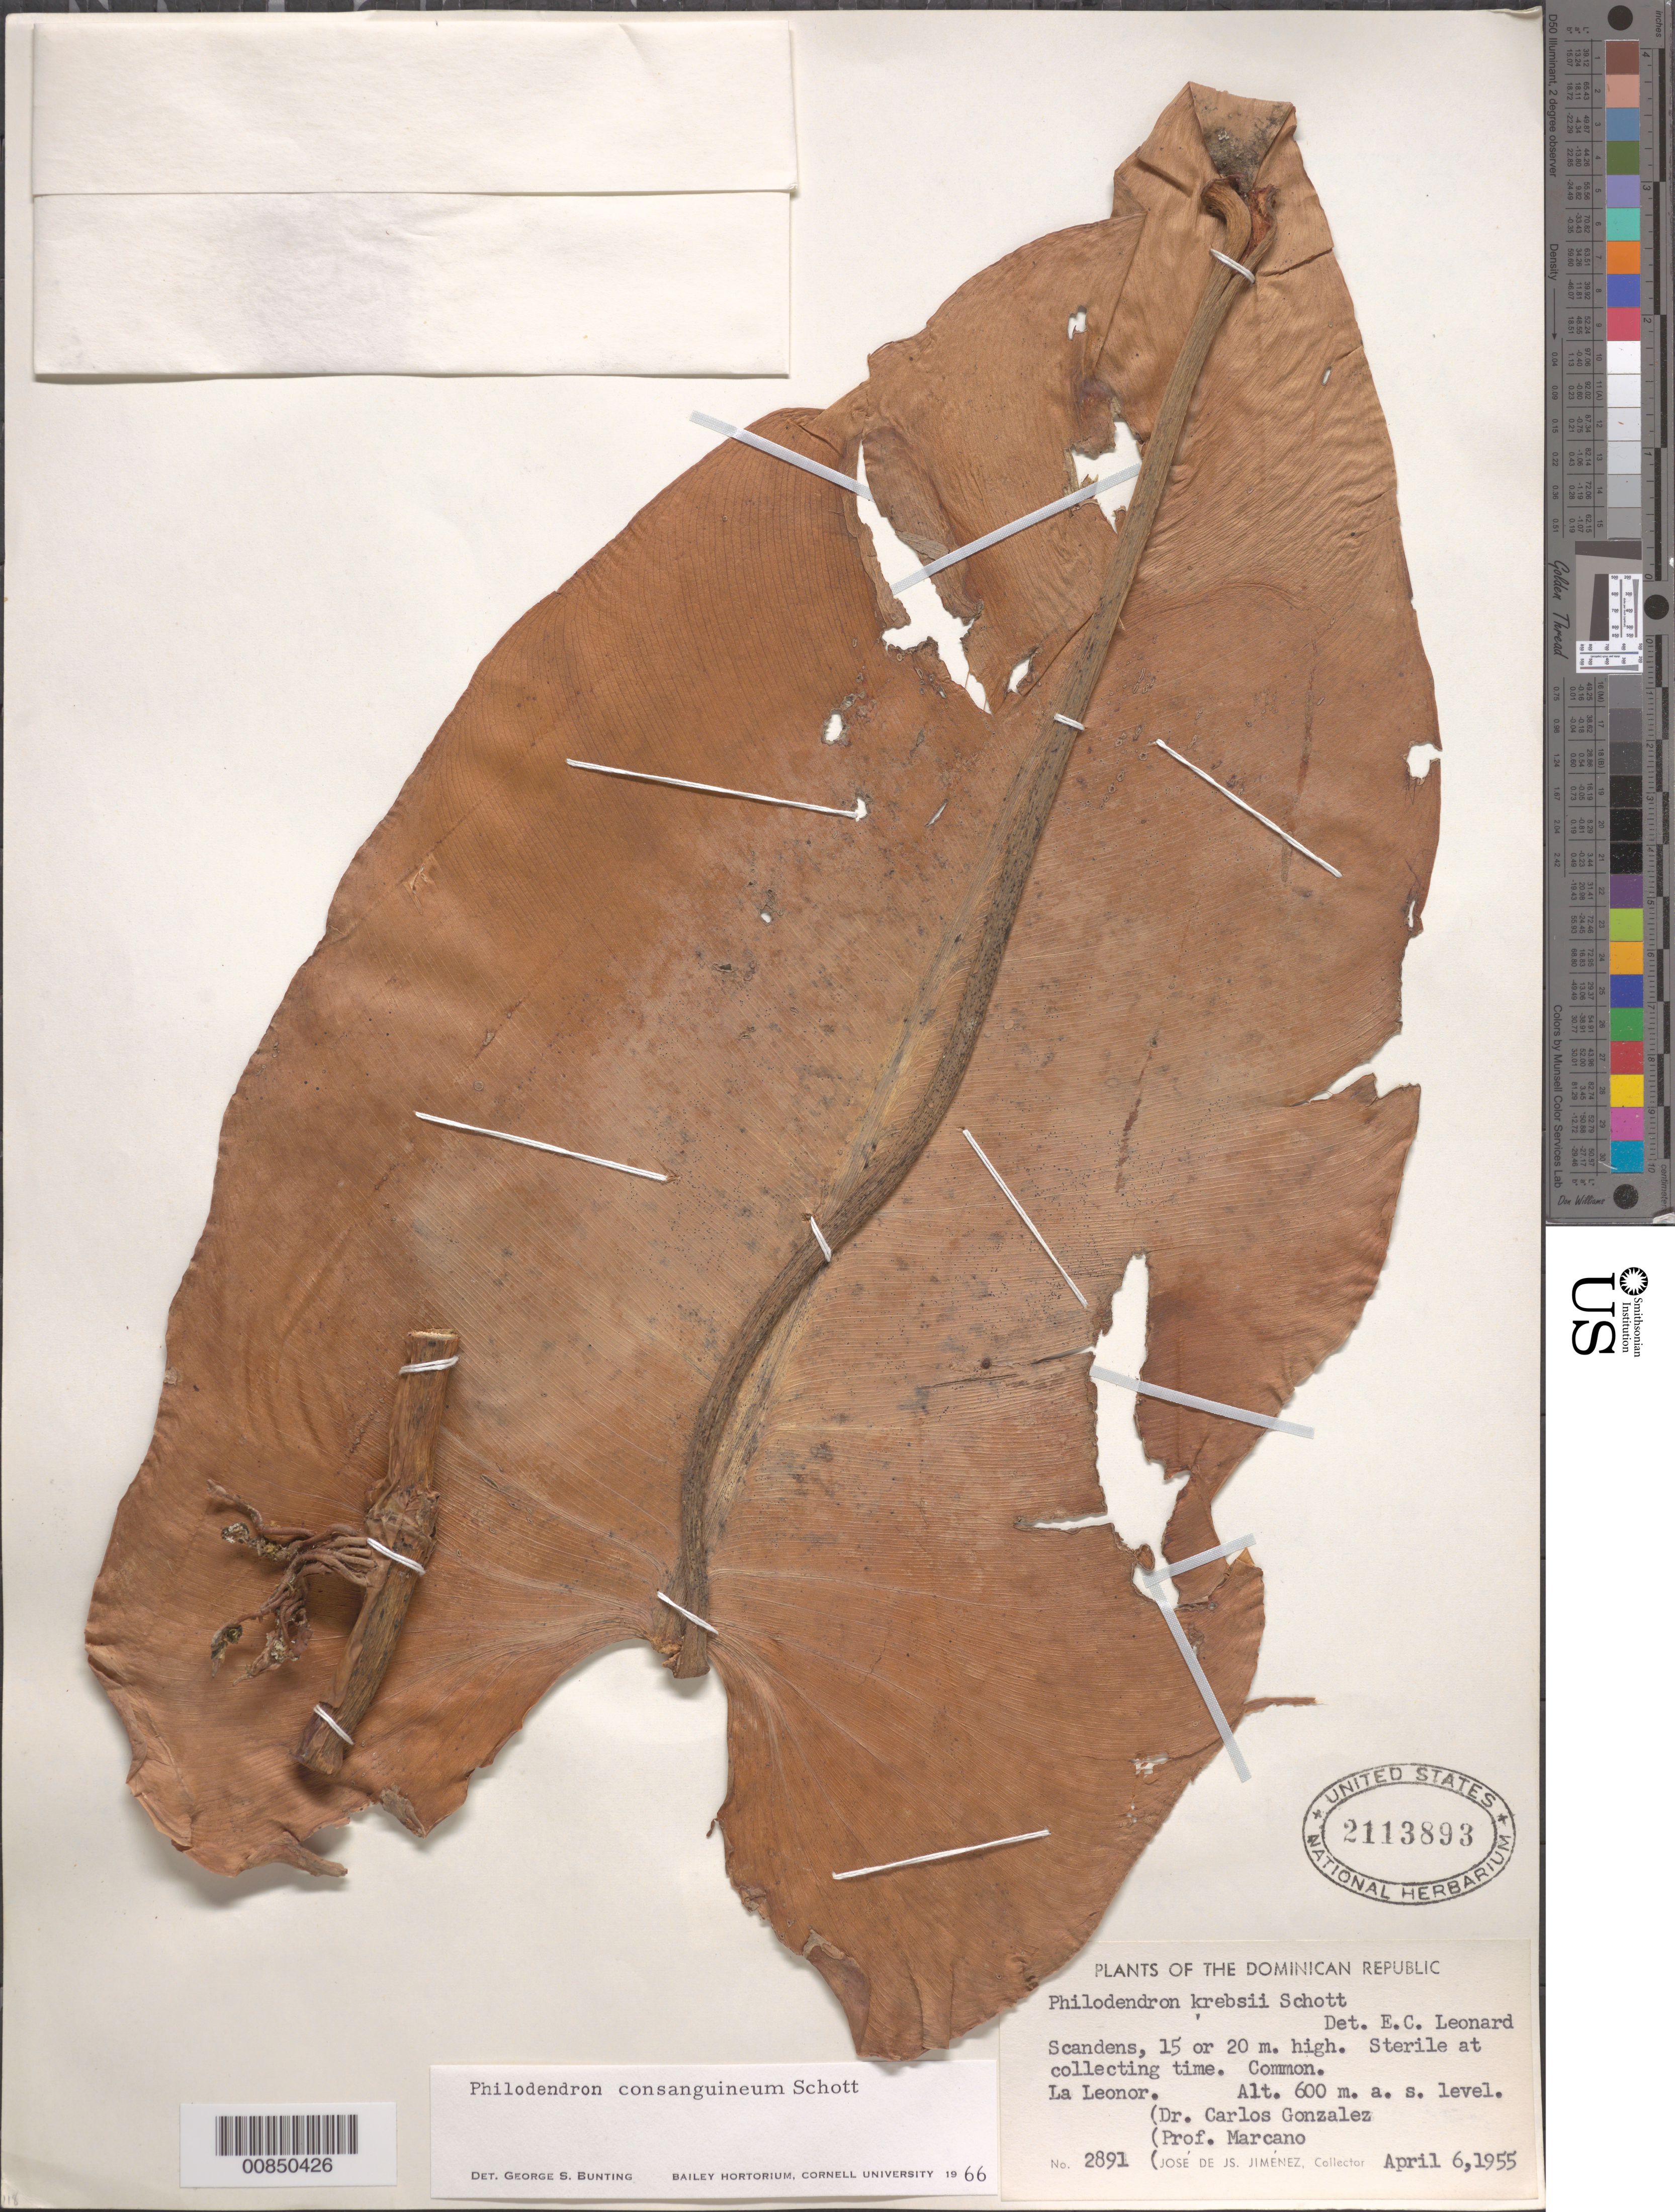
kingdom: Plantae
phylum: Tracheophyta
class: Liliopsida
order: Alismatales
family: Araceae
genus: Philodendron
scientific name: Philodendron consanguineum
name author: Schott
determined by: Bunting, G. S.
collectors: J. J. Jiménez Almonte, E. J. Marcano F. & C. Gonzalez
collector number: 2891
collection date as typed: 06 Apr 1955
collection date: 1955-04-06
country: Dominican Republic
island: Hispaniola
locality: La Leonor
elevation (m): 600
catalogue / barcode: US 2113893